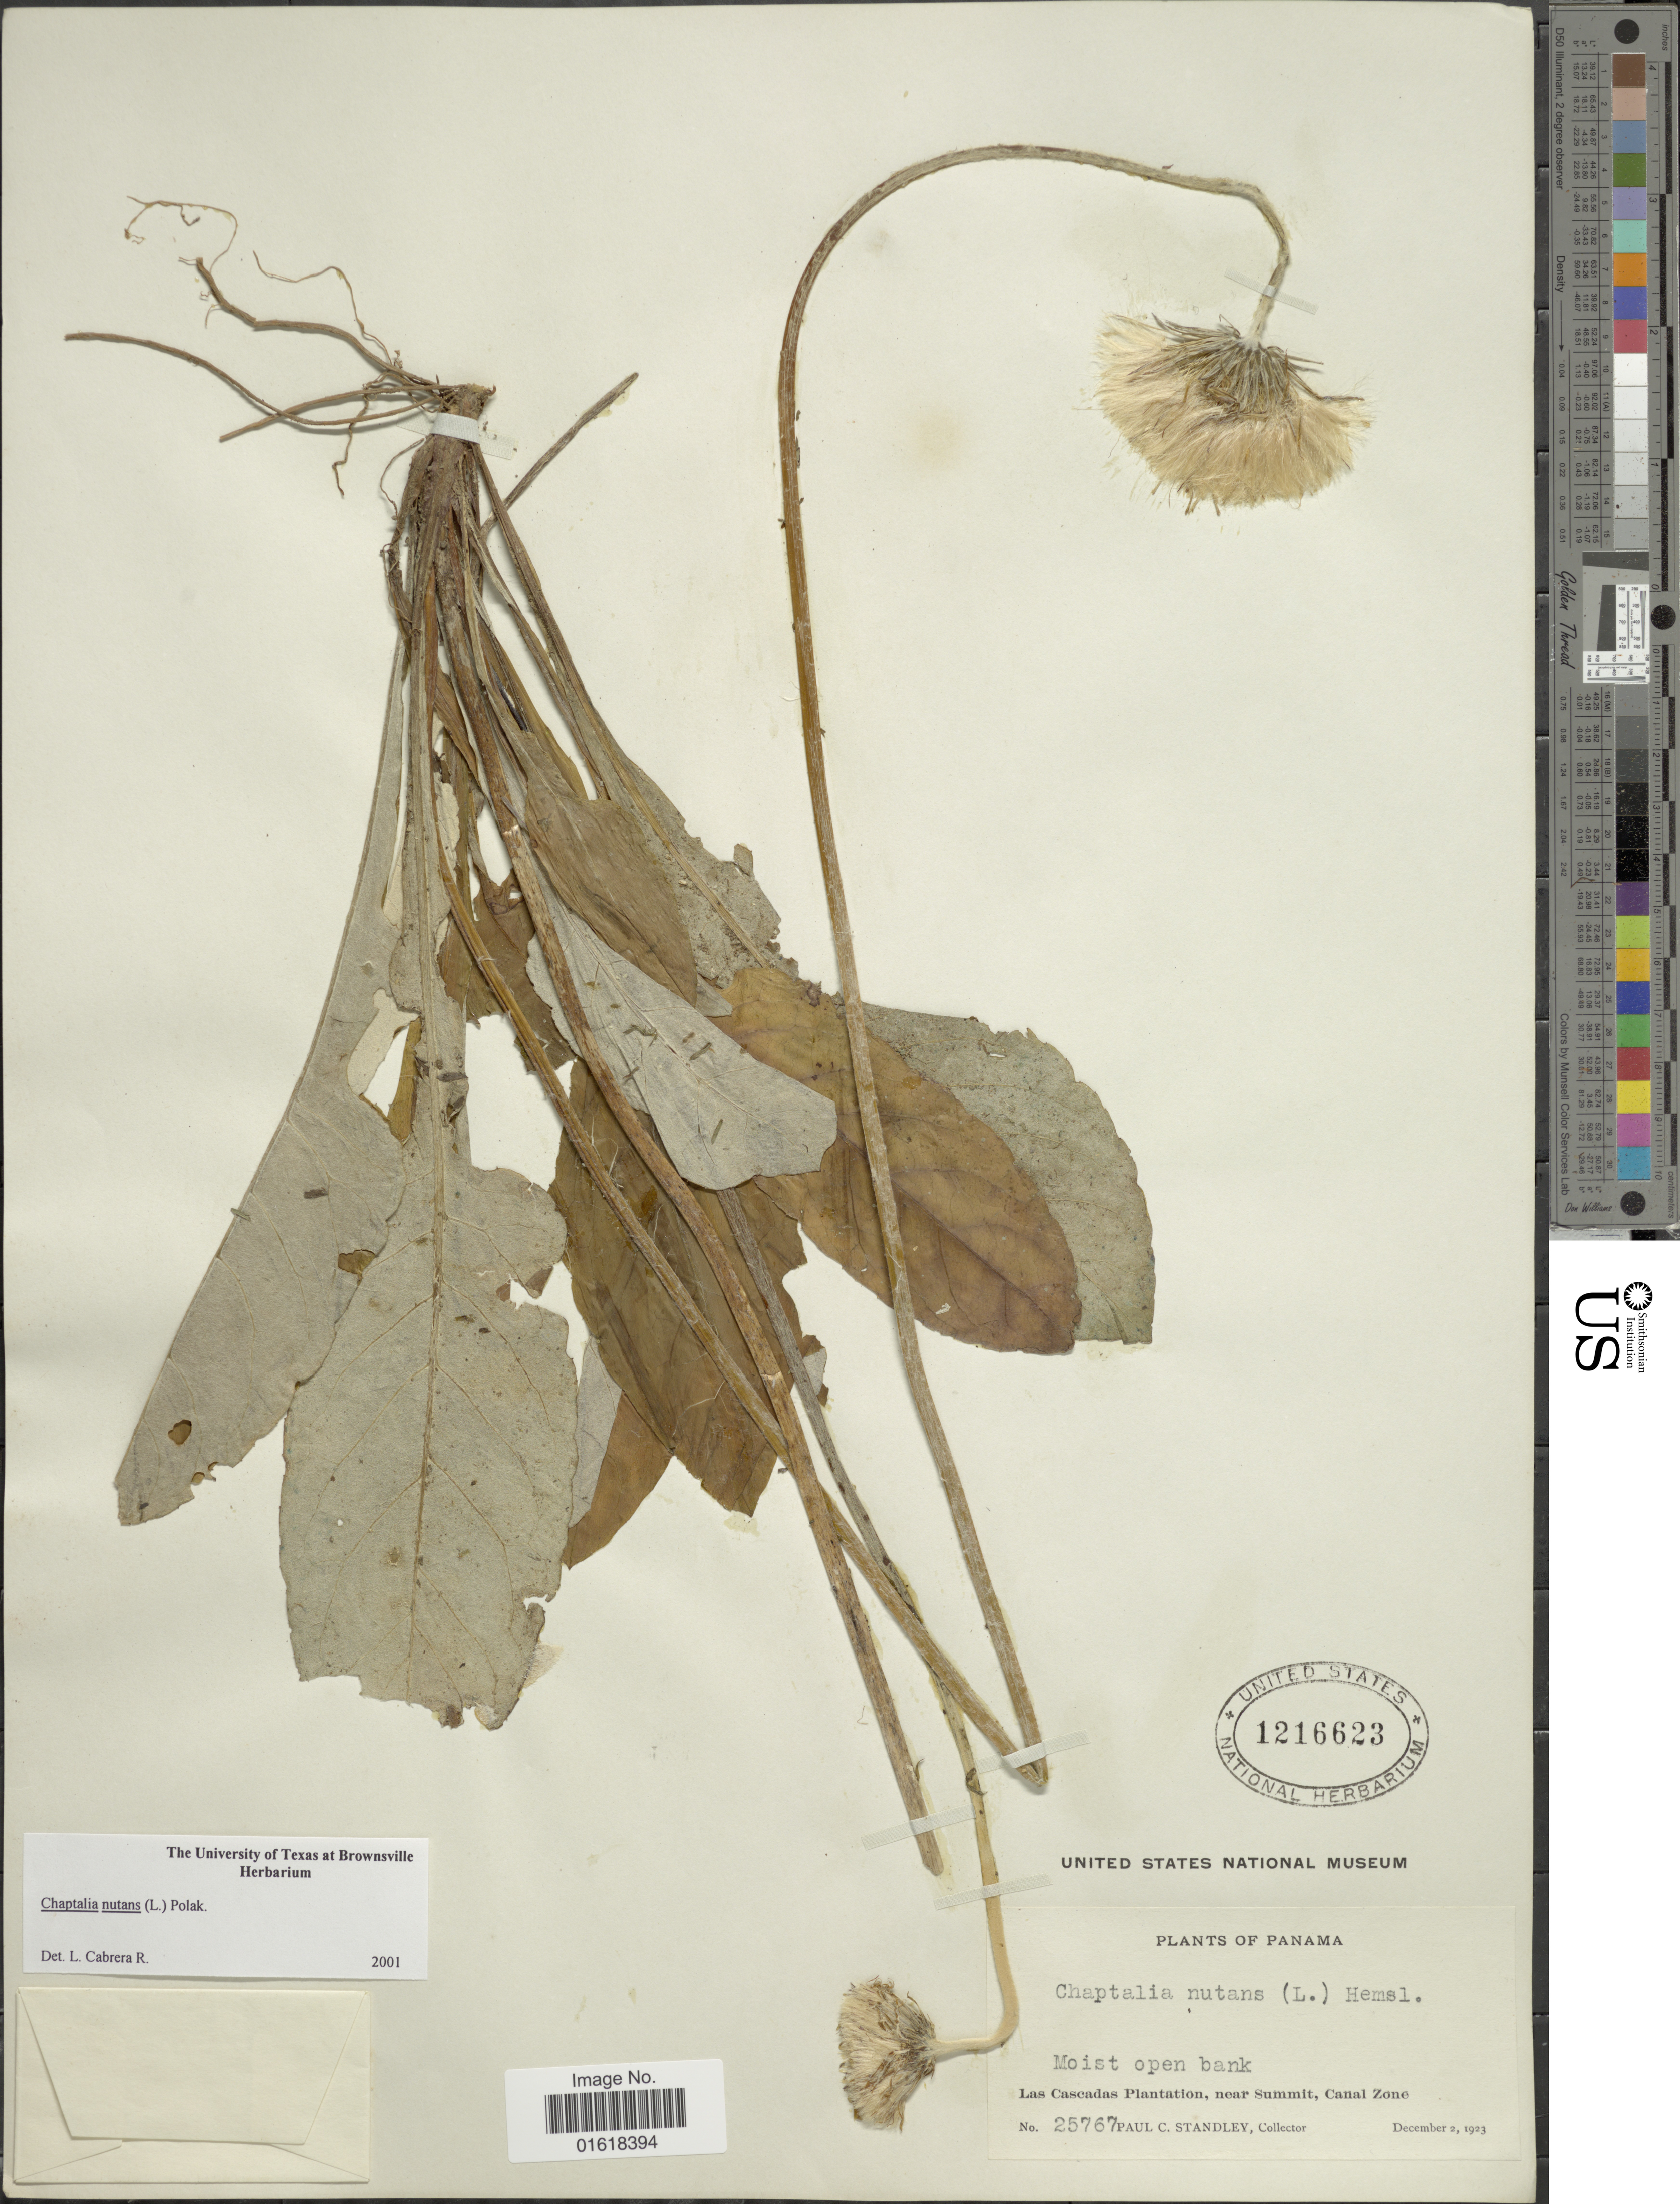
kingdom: Plantae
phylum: Tracheophyta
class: Magnoliopsida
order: Asterales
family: Asteraceae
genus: Chaptalia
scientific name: Chaptalia nutans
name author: (L.) Pol.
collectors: P. C. Standley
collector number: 25767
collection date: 1923-12-02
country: Panama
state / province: Colón / Panamá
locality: Las Cascadas Plantation, near Summit, Canal Zone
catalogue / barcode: US 1216623